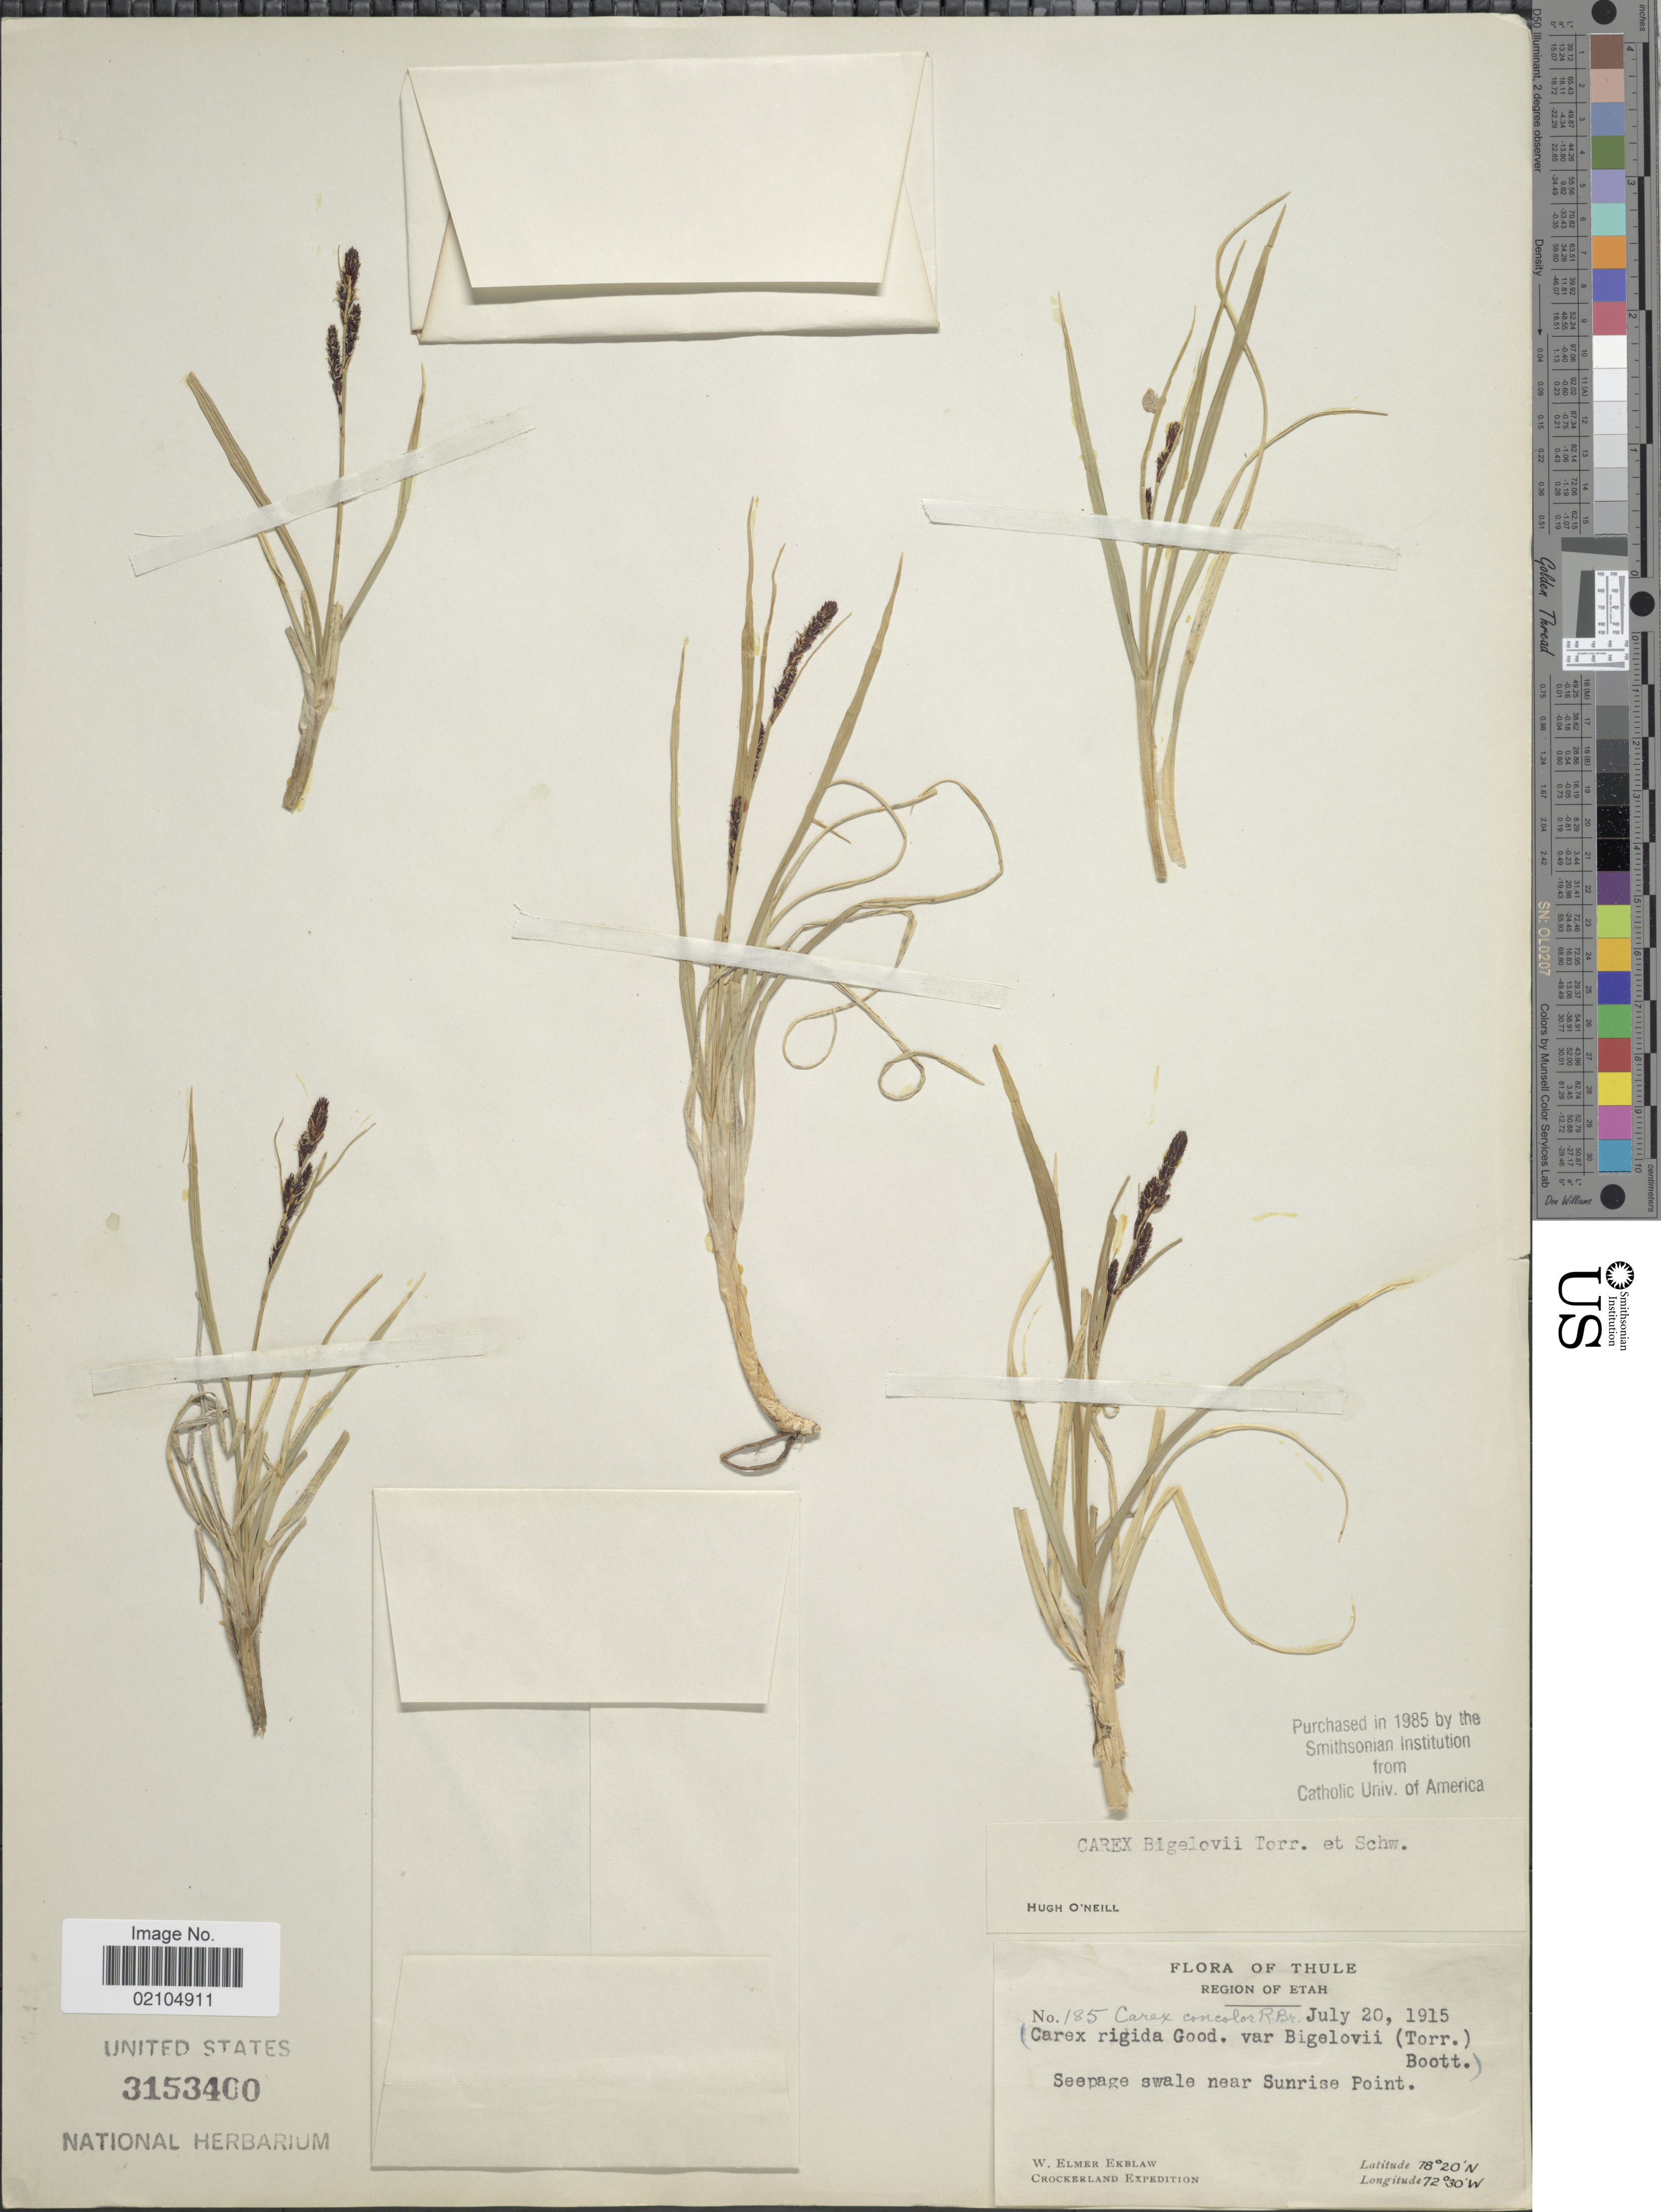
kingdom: Plantae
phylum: Tracheophyta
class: Liliopsida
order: Poales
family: Cyperaceae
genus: Carex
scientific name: Carex bigelowii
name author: Torr. ex Schwein.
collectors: W. Ekblaw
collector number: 185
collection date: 1915-07-20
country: Greenland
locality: Thule, Region of Etah, seepage swale near Sunrise Point.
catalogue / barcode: US 3153400